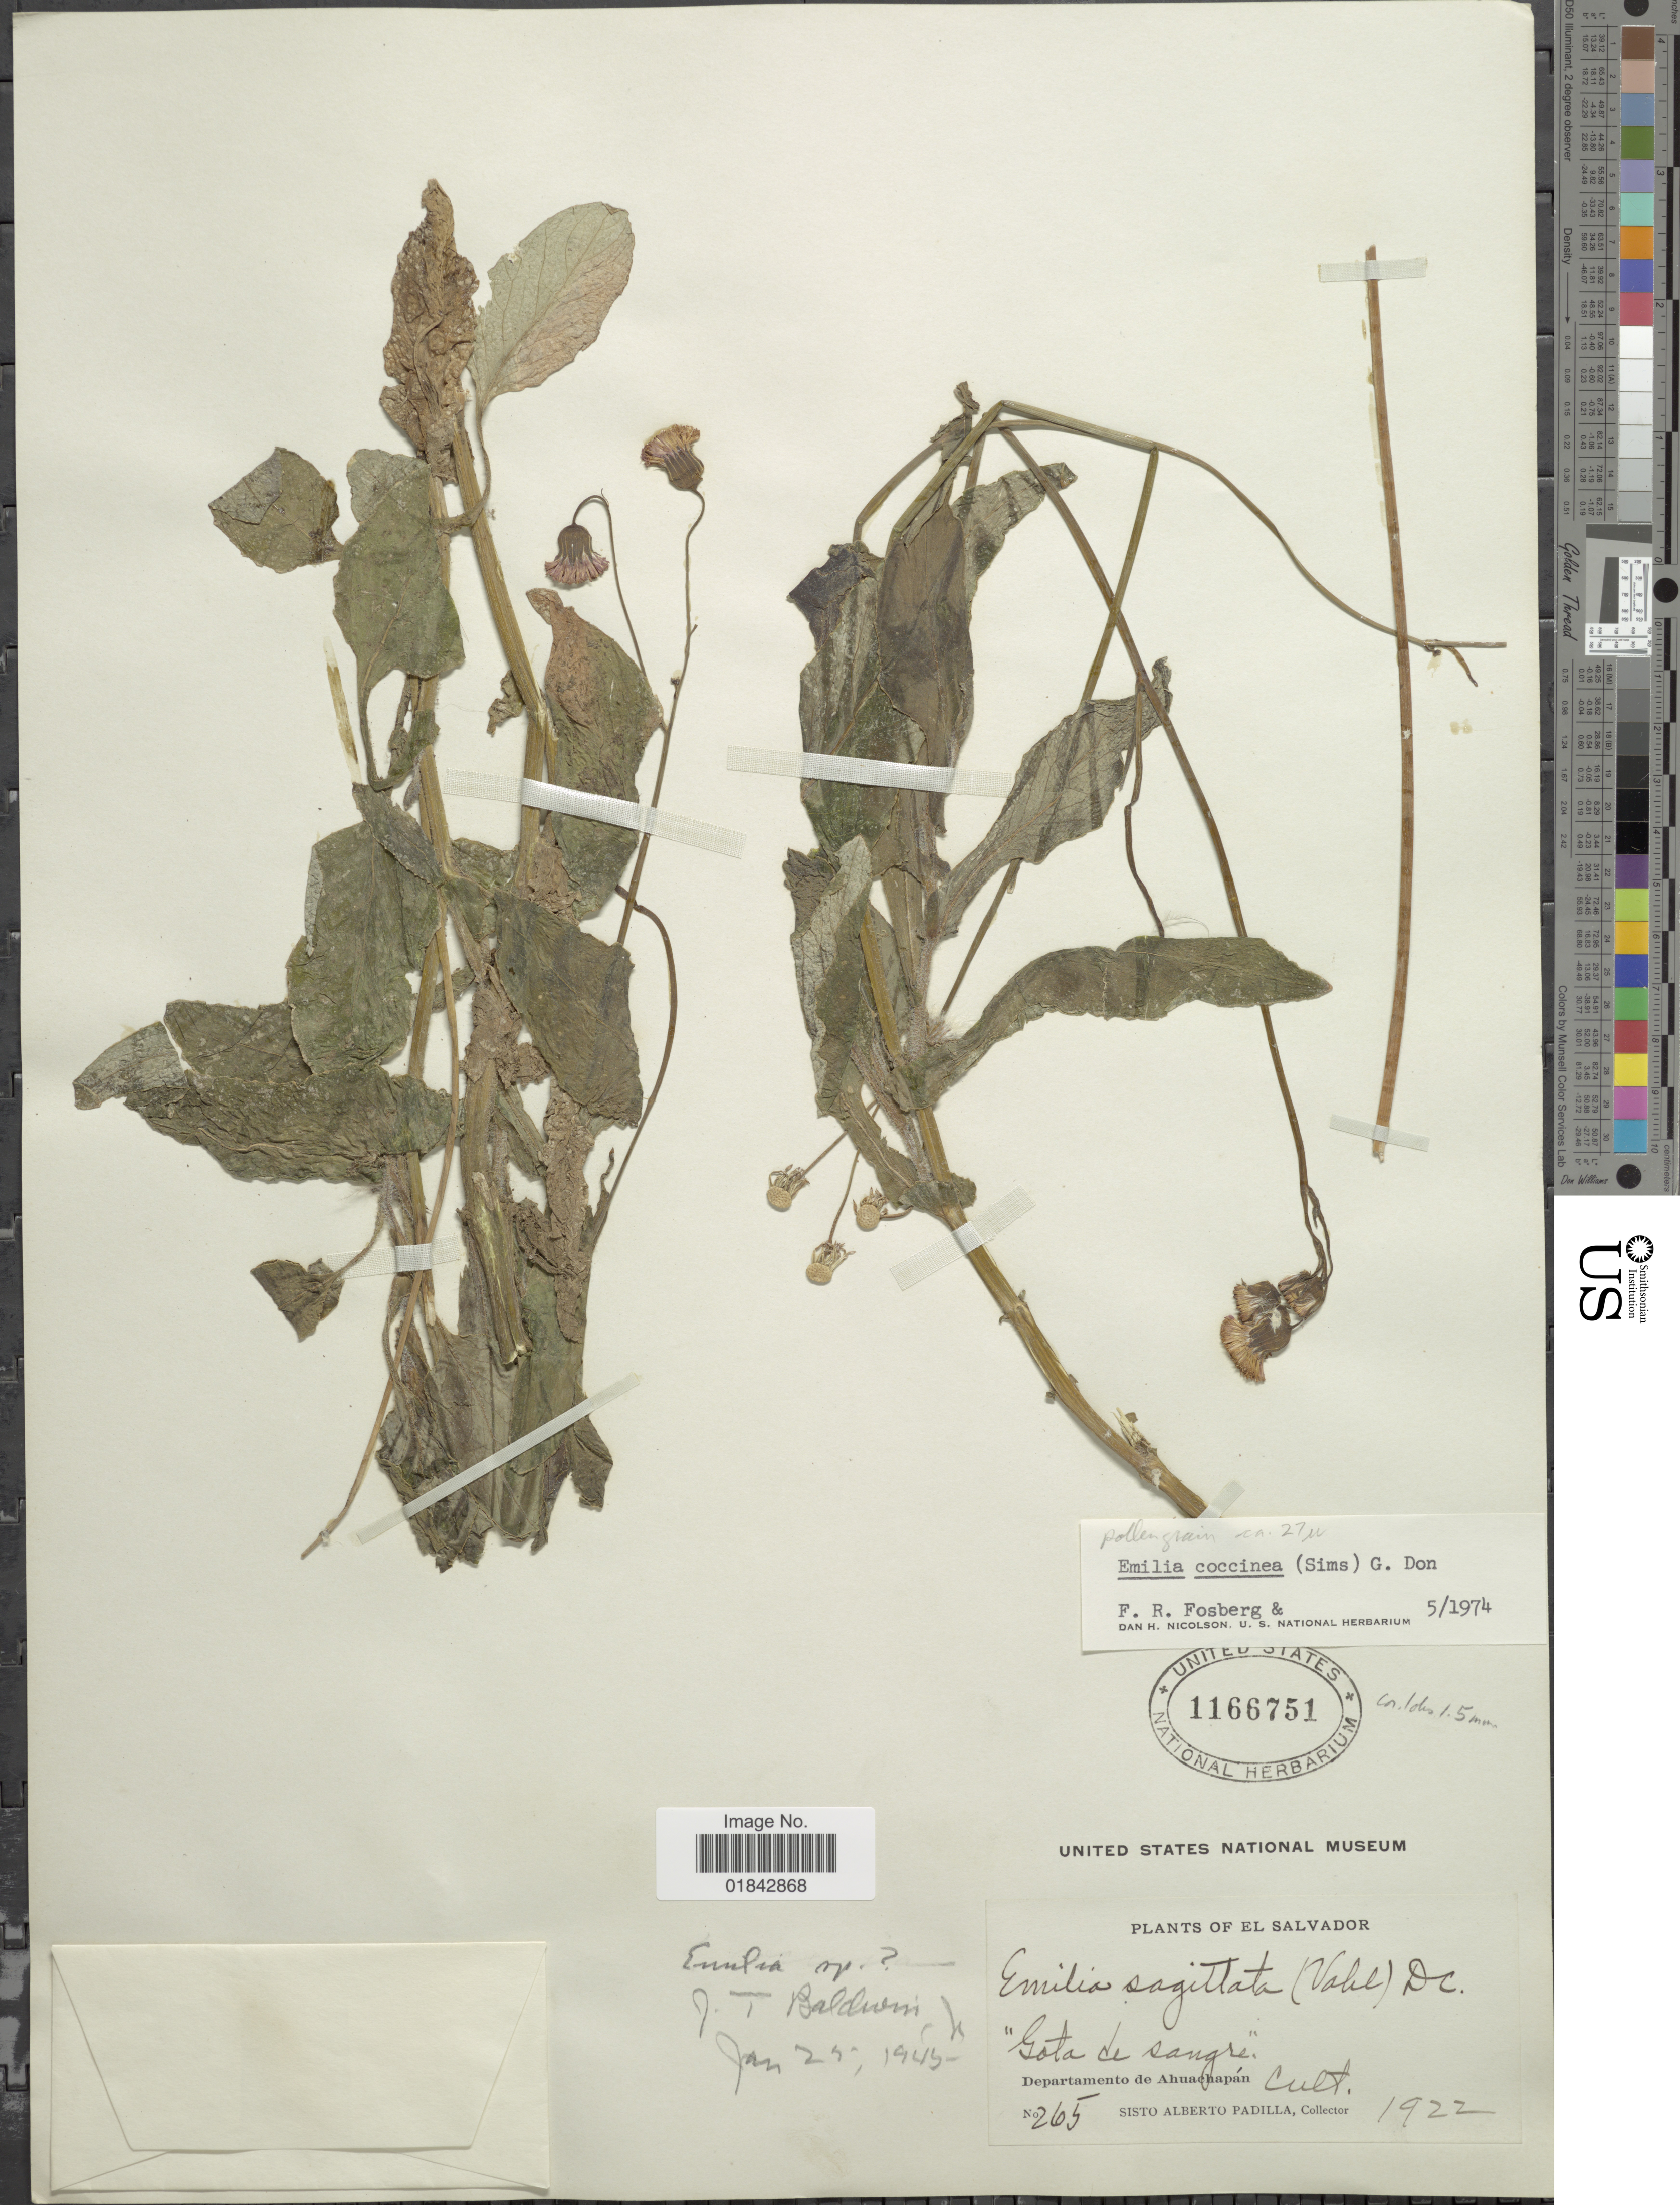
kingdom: Plantae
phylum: Tracheophyta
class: Magnoliopsida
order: Asterales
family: Asteraceae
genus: Emilia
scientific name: Emilia coccinea (Sims) Sweet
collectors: S. A. Padilla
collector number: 265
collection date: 1922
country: El Salvador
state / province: Ahuachapan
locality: Gota de sangre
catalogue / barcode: US 1166751